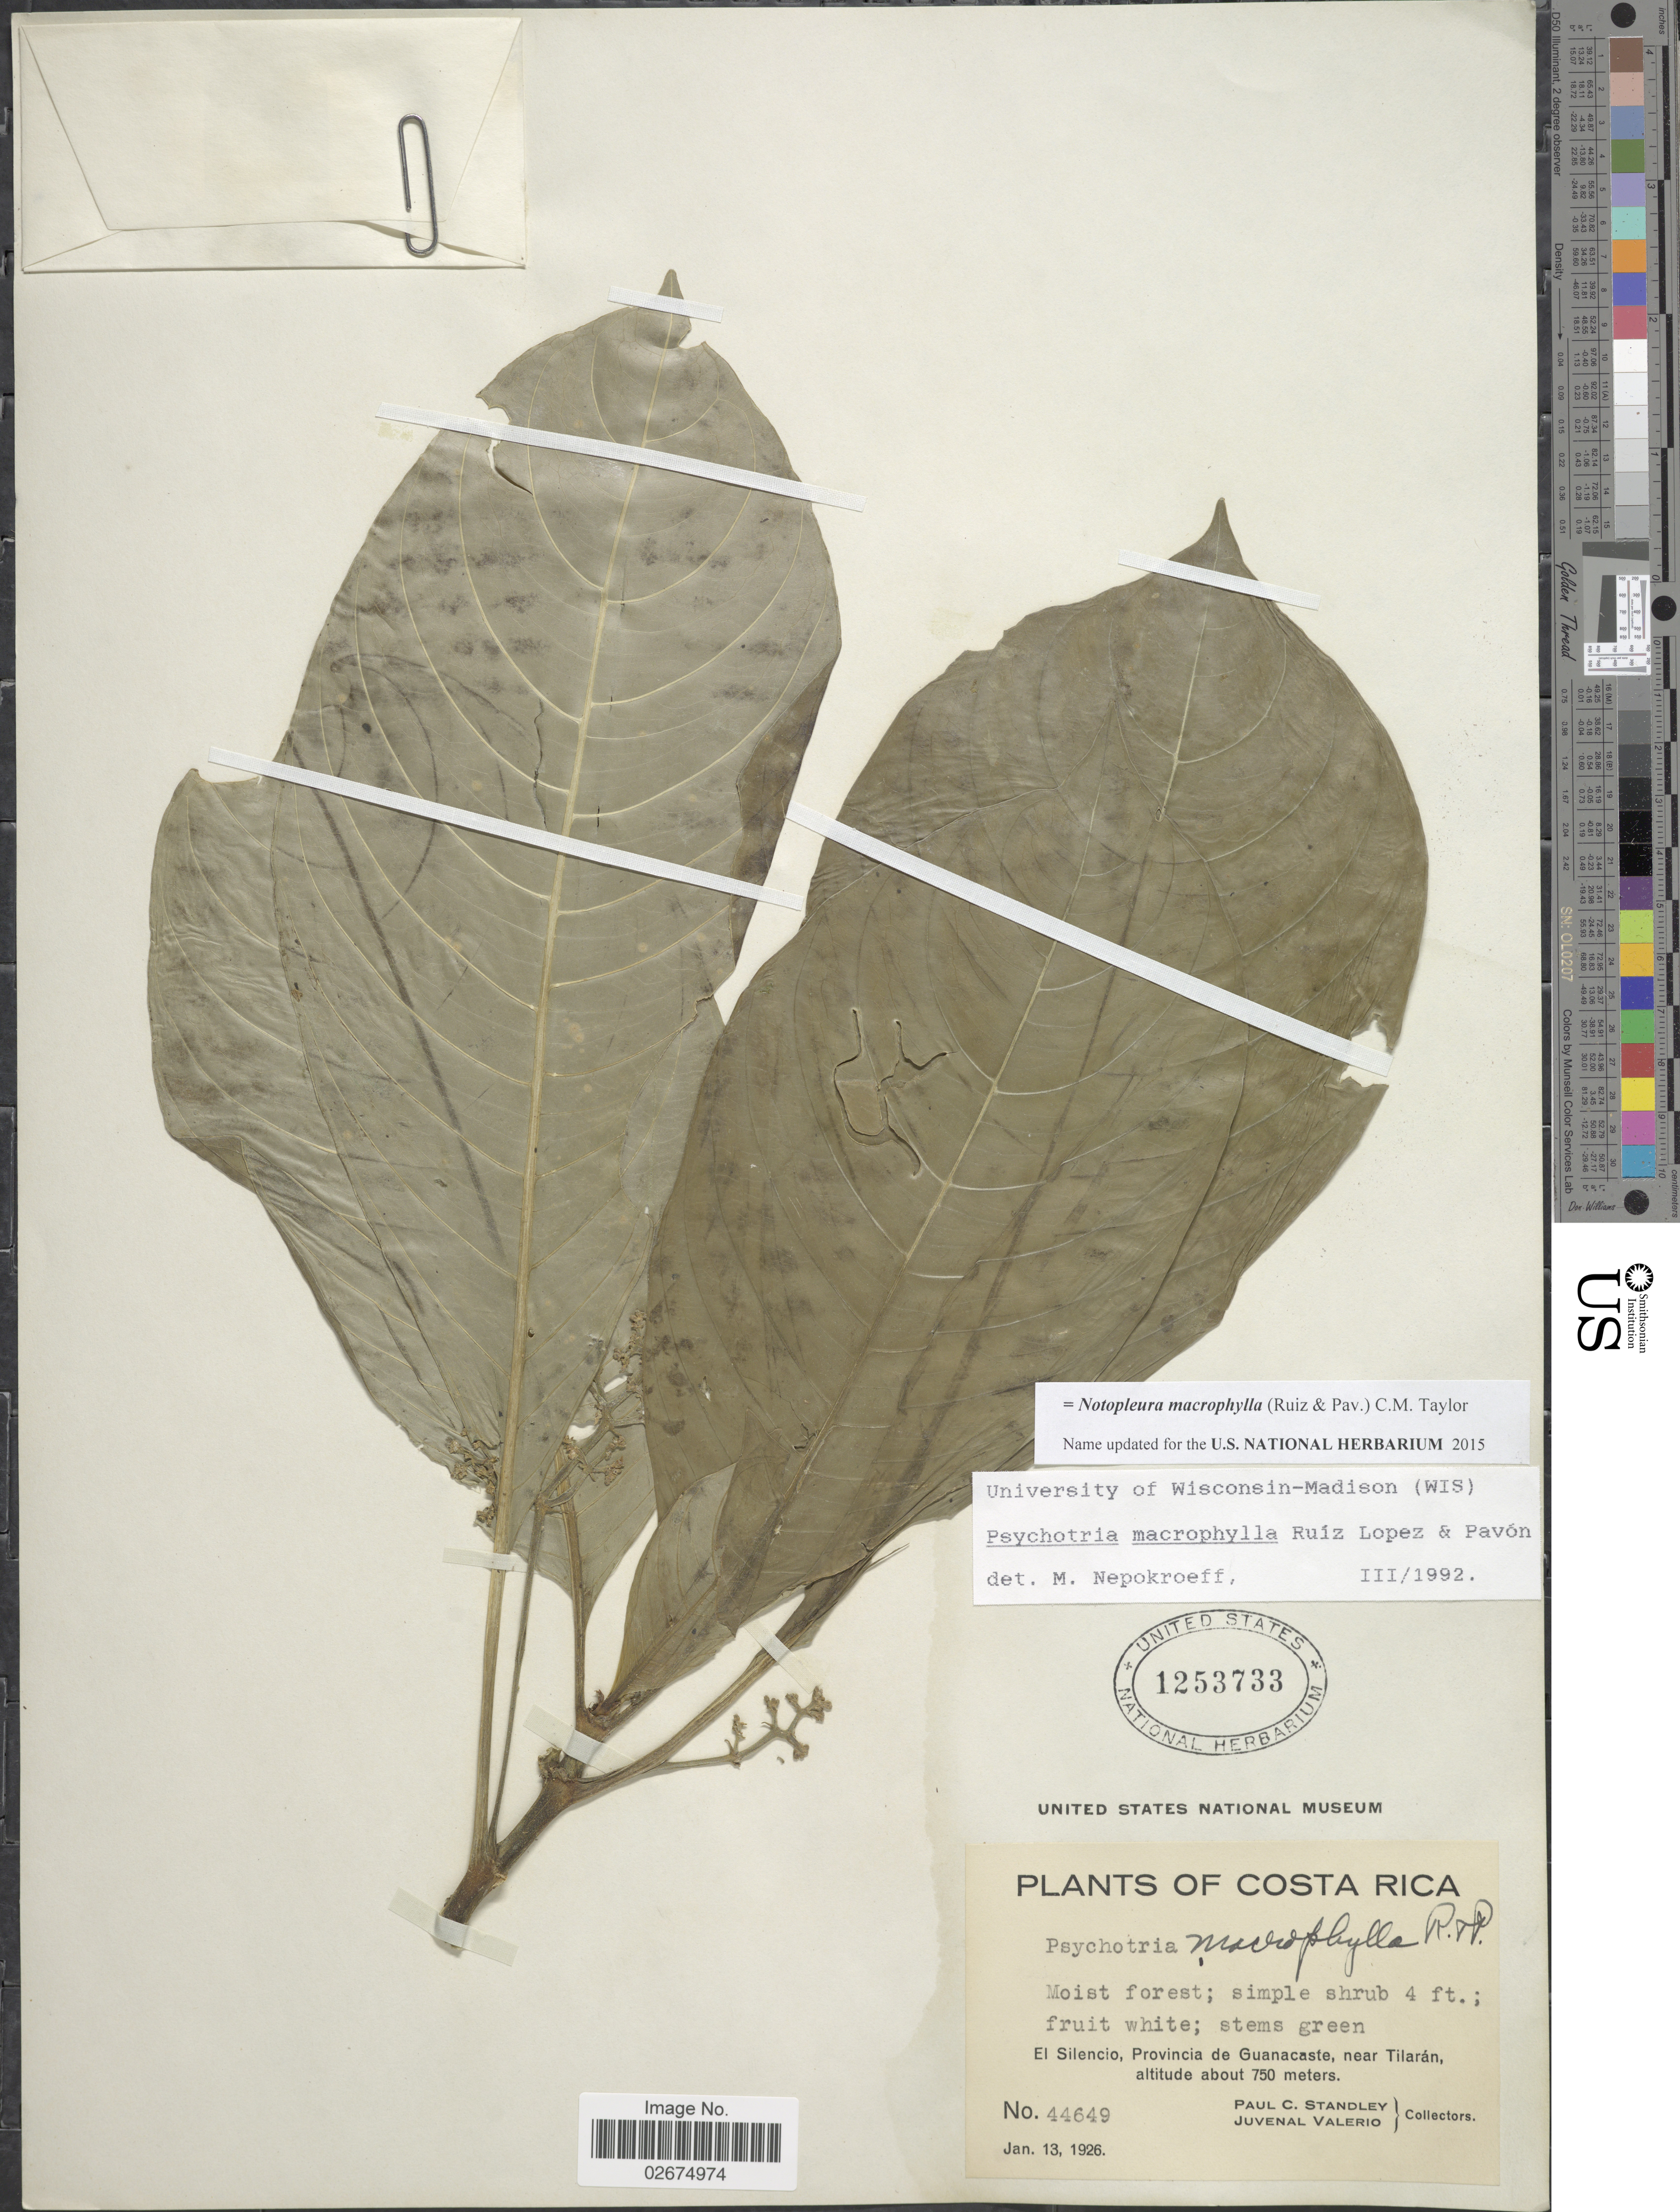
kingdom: Plantae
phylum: Tracheophyta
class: Magnoliopsida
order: Gentianales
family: Rubiaceae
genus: Notopleura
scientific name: Notopleura macrophylla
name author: (Ruiz & Pav.) C.M. Taylor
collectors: P. C. Standley & J. Valerio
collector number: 44649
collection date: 1926-01-13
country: Costa Rica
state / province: Guanacaste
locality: El Silencio, near Tilarán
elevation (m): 750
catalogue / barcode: US 1253733